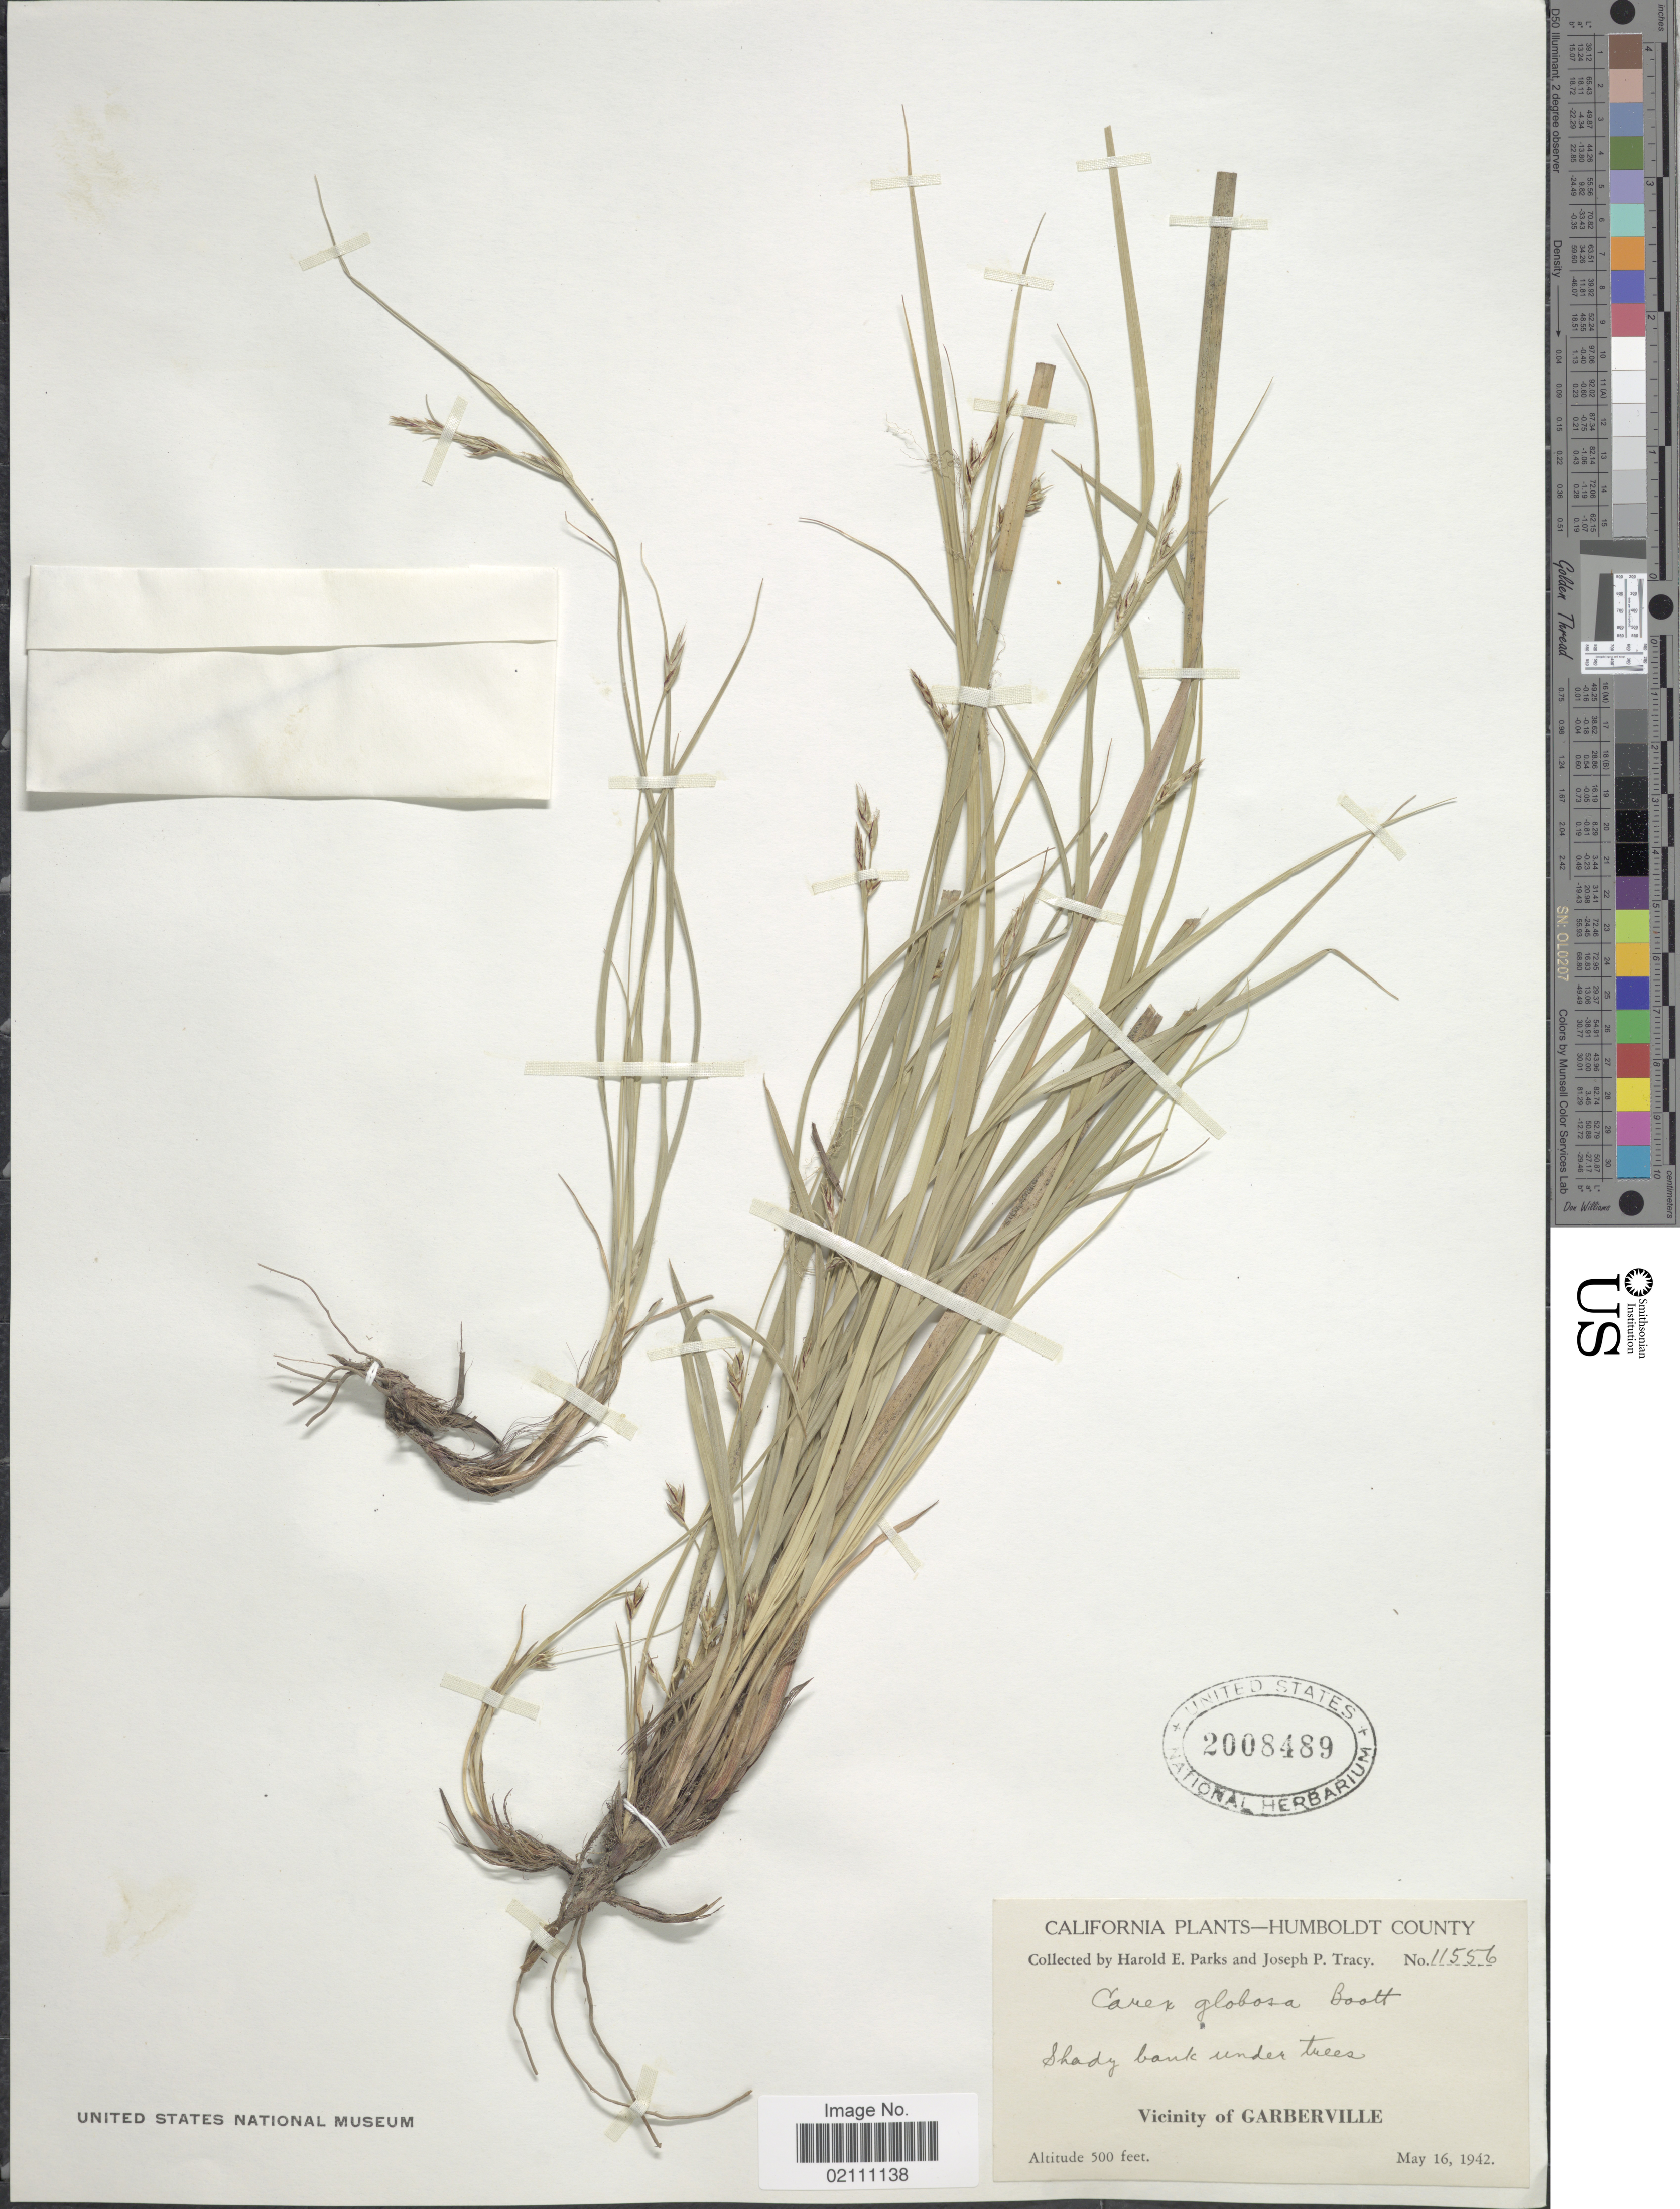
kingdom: Plantae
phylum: Tracheophyta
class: Liliopsida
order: Poales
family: Cyperaceae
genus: Carex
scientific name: Carex globosa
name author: Boott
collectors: H. E. Parks & J. Tracy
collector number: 11556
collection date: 1942-05-16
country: United States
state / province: California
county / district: Humboldt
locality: Vicinity of Garberville, Humboldt County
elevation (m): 152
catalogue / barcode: US 2008489